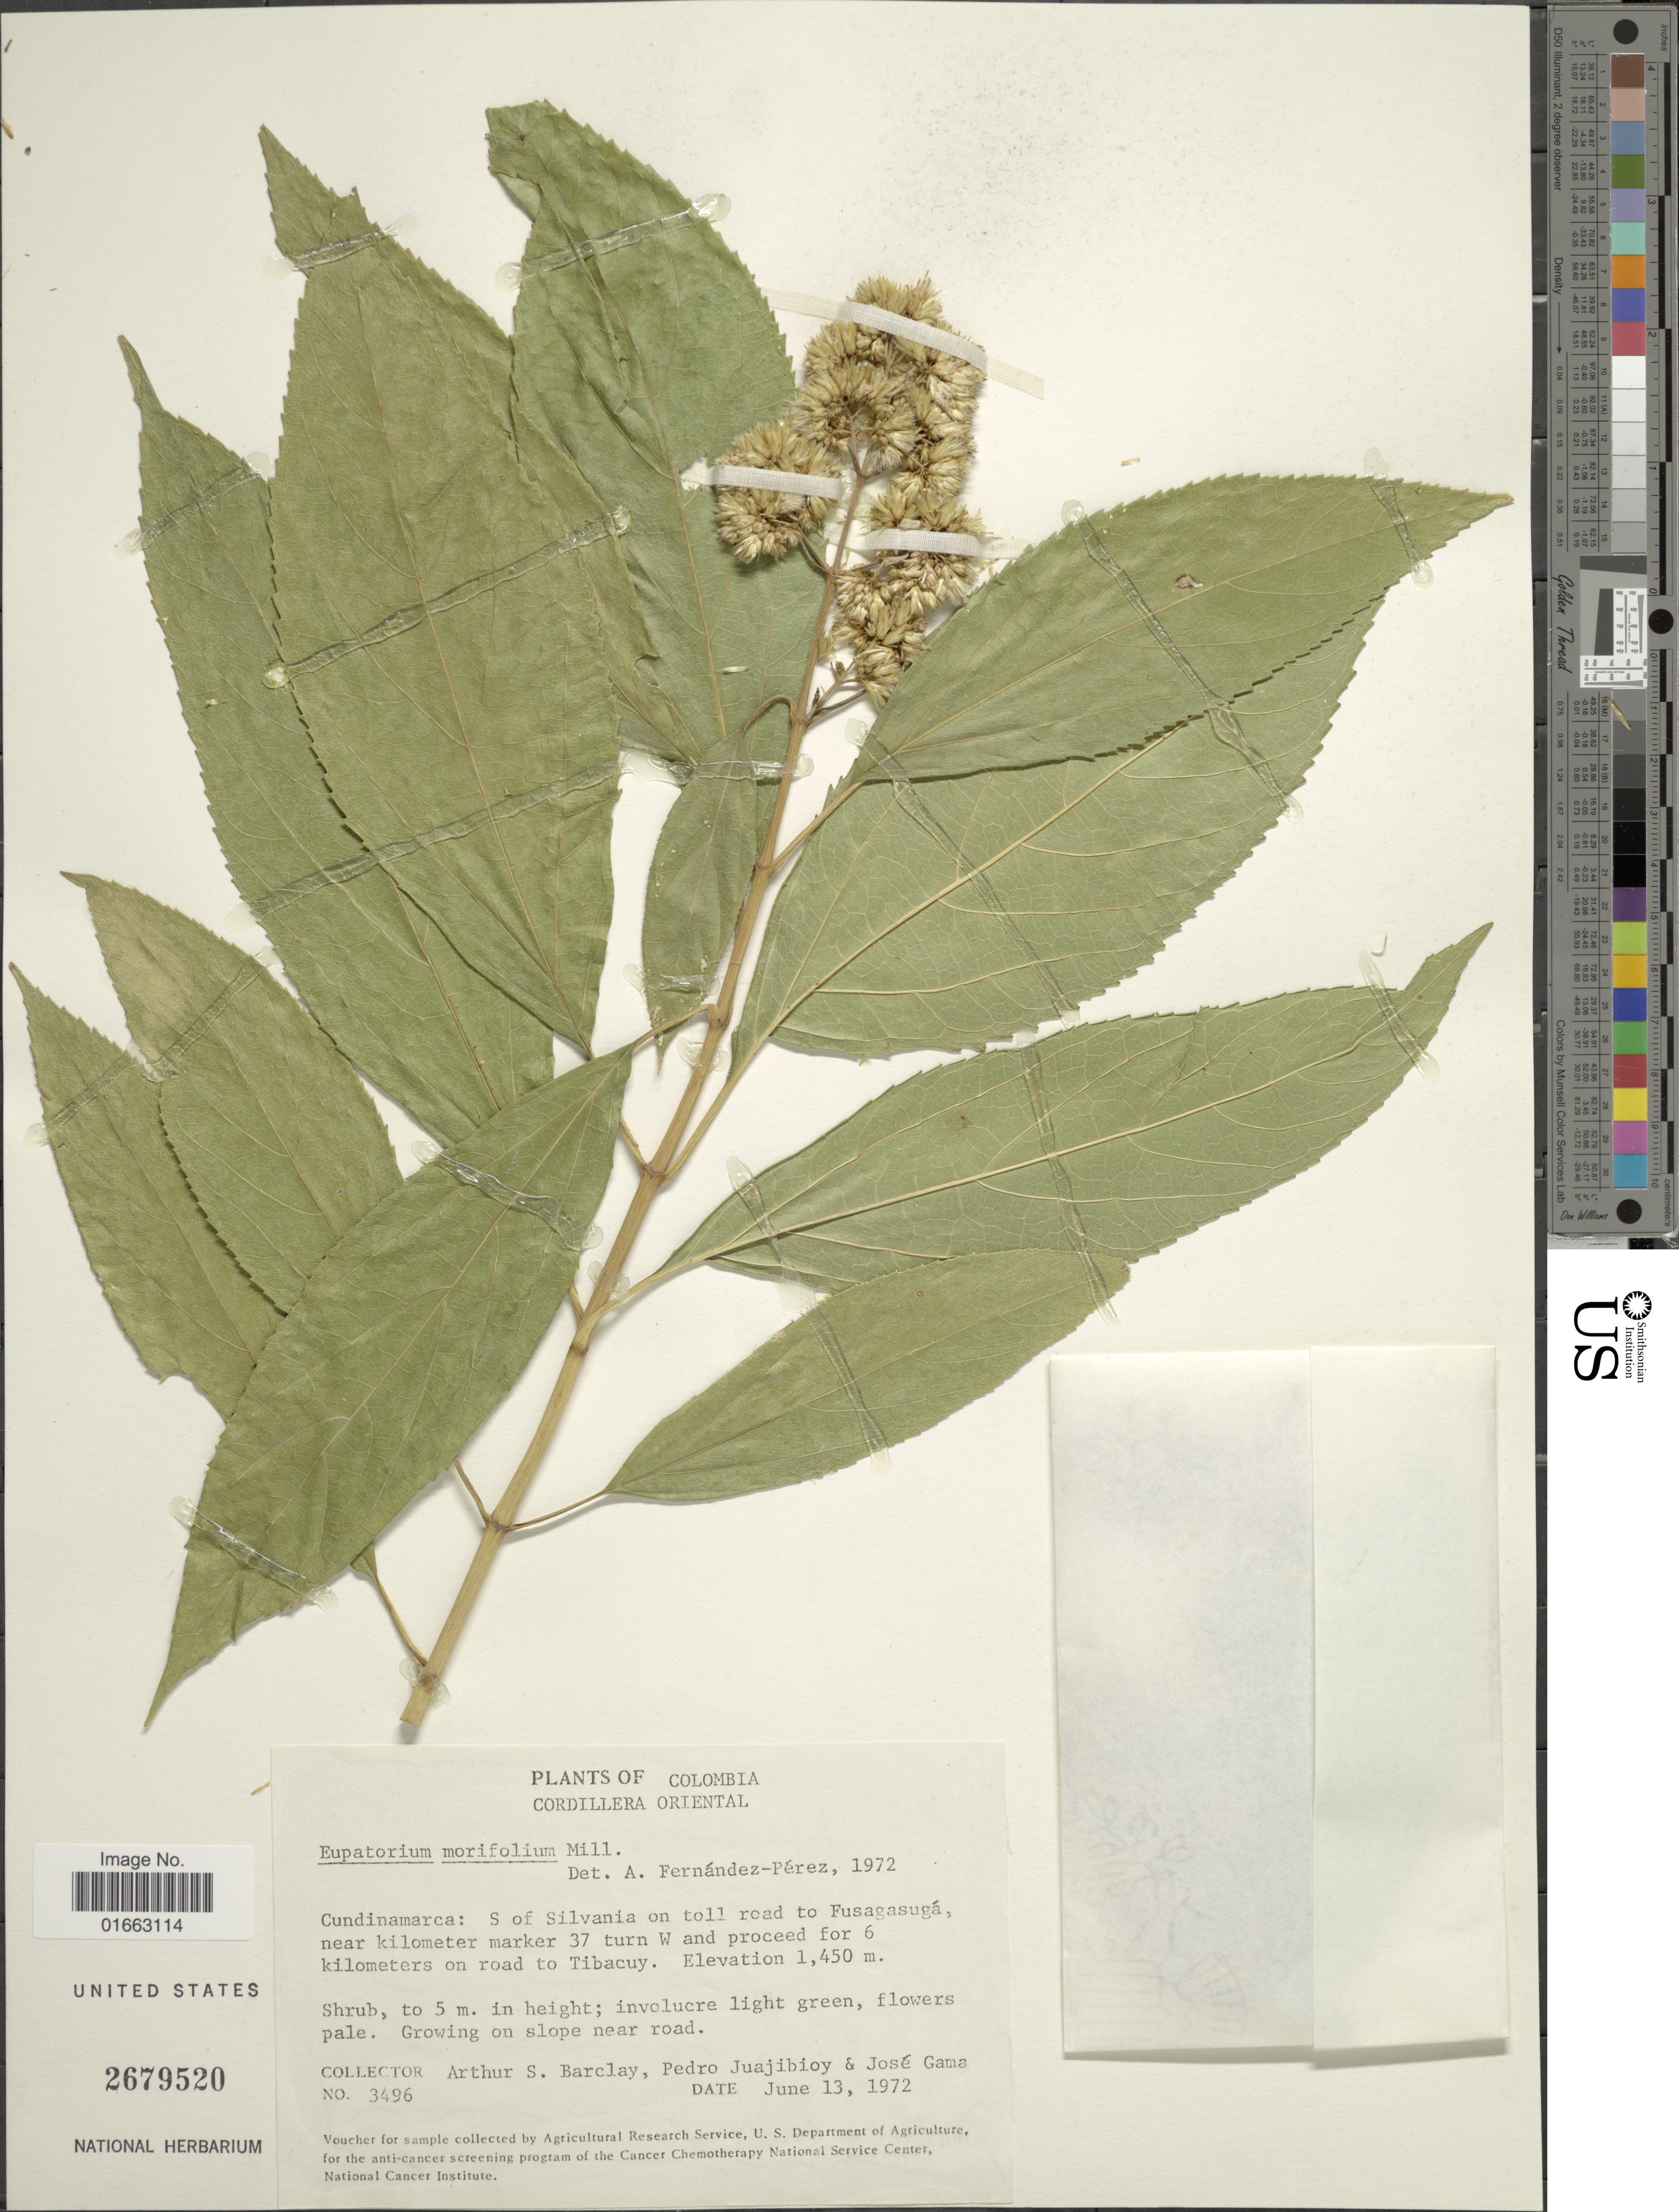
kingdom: Plantae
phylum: Tracheophyta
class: Magnoliopsida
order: Asterales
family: Asteraceae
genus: Critonia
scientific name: Critonia morifolia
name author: (Mill.) R.M. King & H. Rob.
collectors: A. S. Barclay, P. Juajibioy & J. Gama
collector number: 3496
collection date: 1972-06-13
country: Colombia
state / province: Cundinamarca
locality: Cordillera Oriental, s of Silvania on toll road to Fusagasugá, near kilometer martker 37 turn W and proceed for 6 kilomters on road to Tibacuy, growing on slope near road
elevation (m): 1450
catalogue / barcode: US 2679520